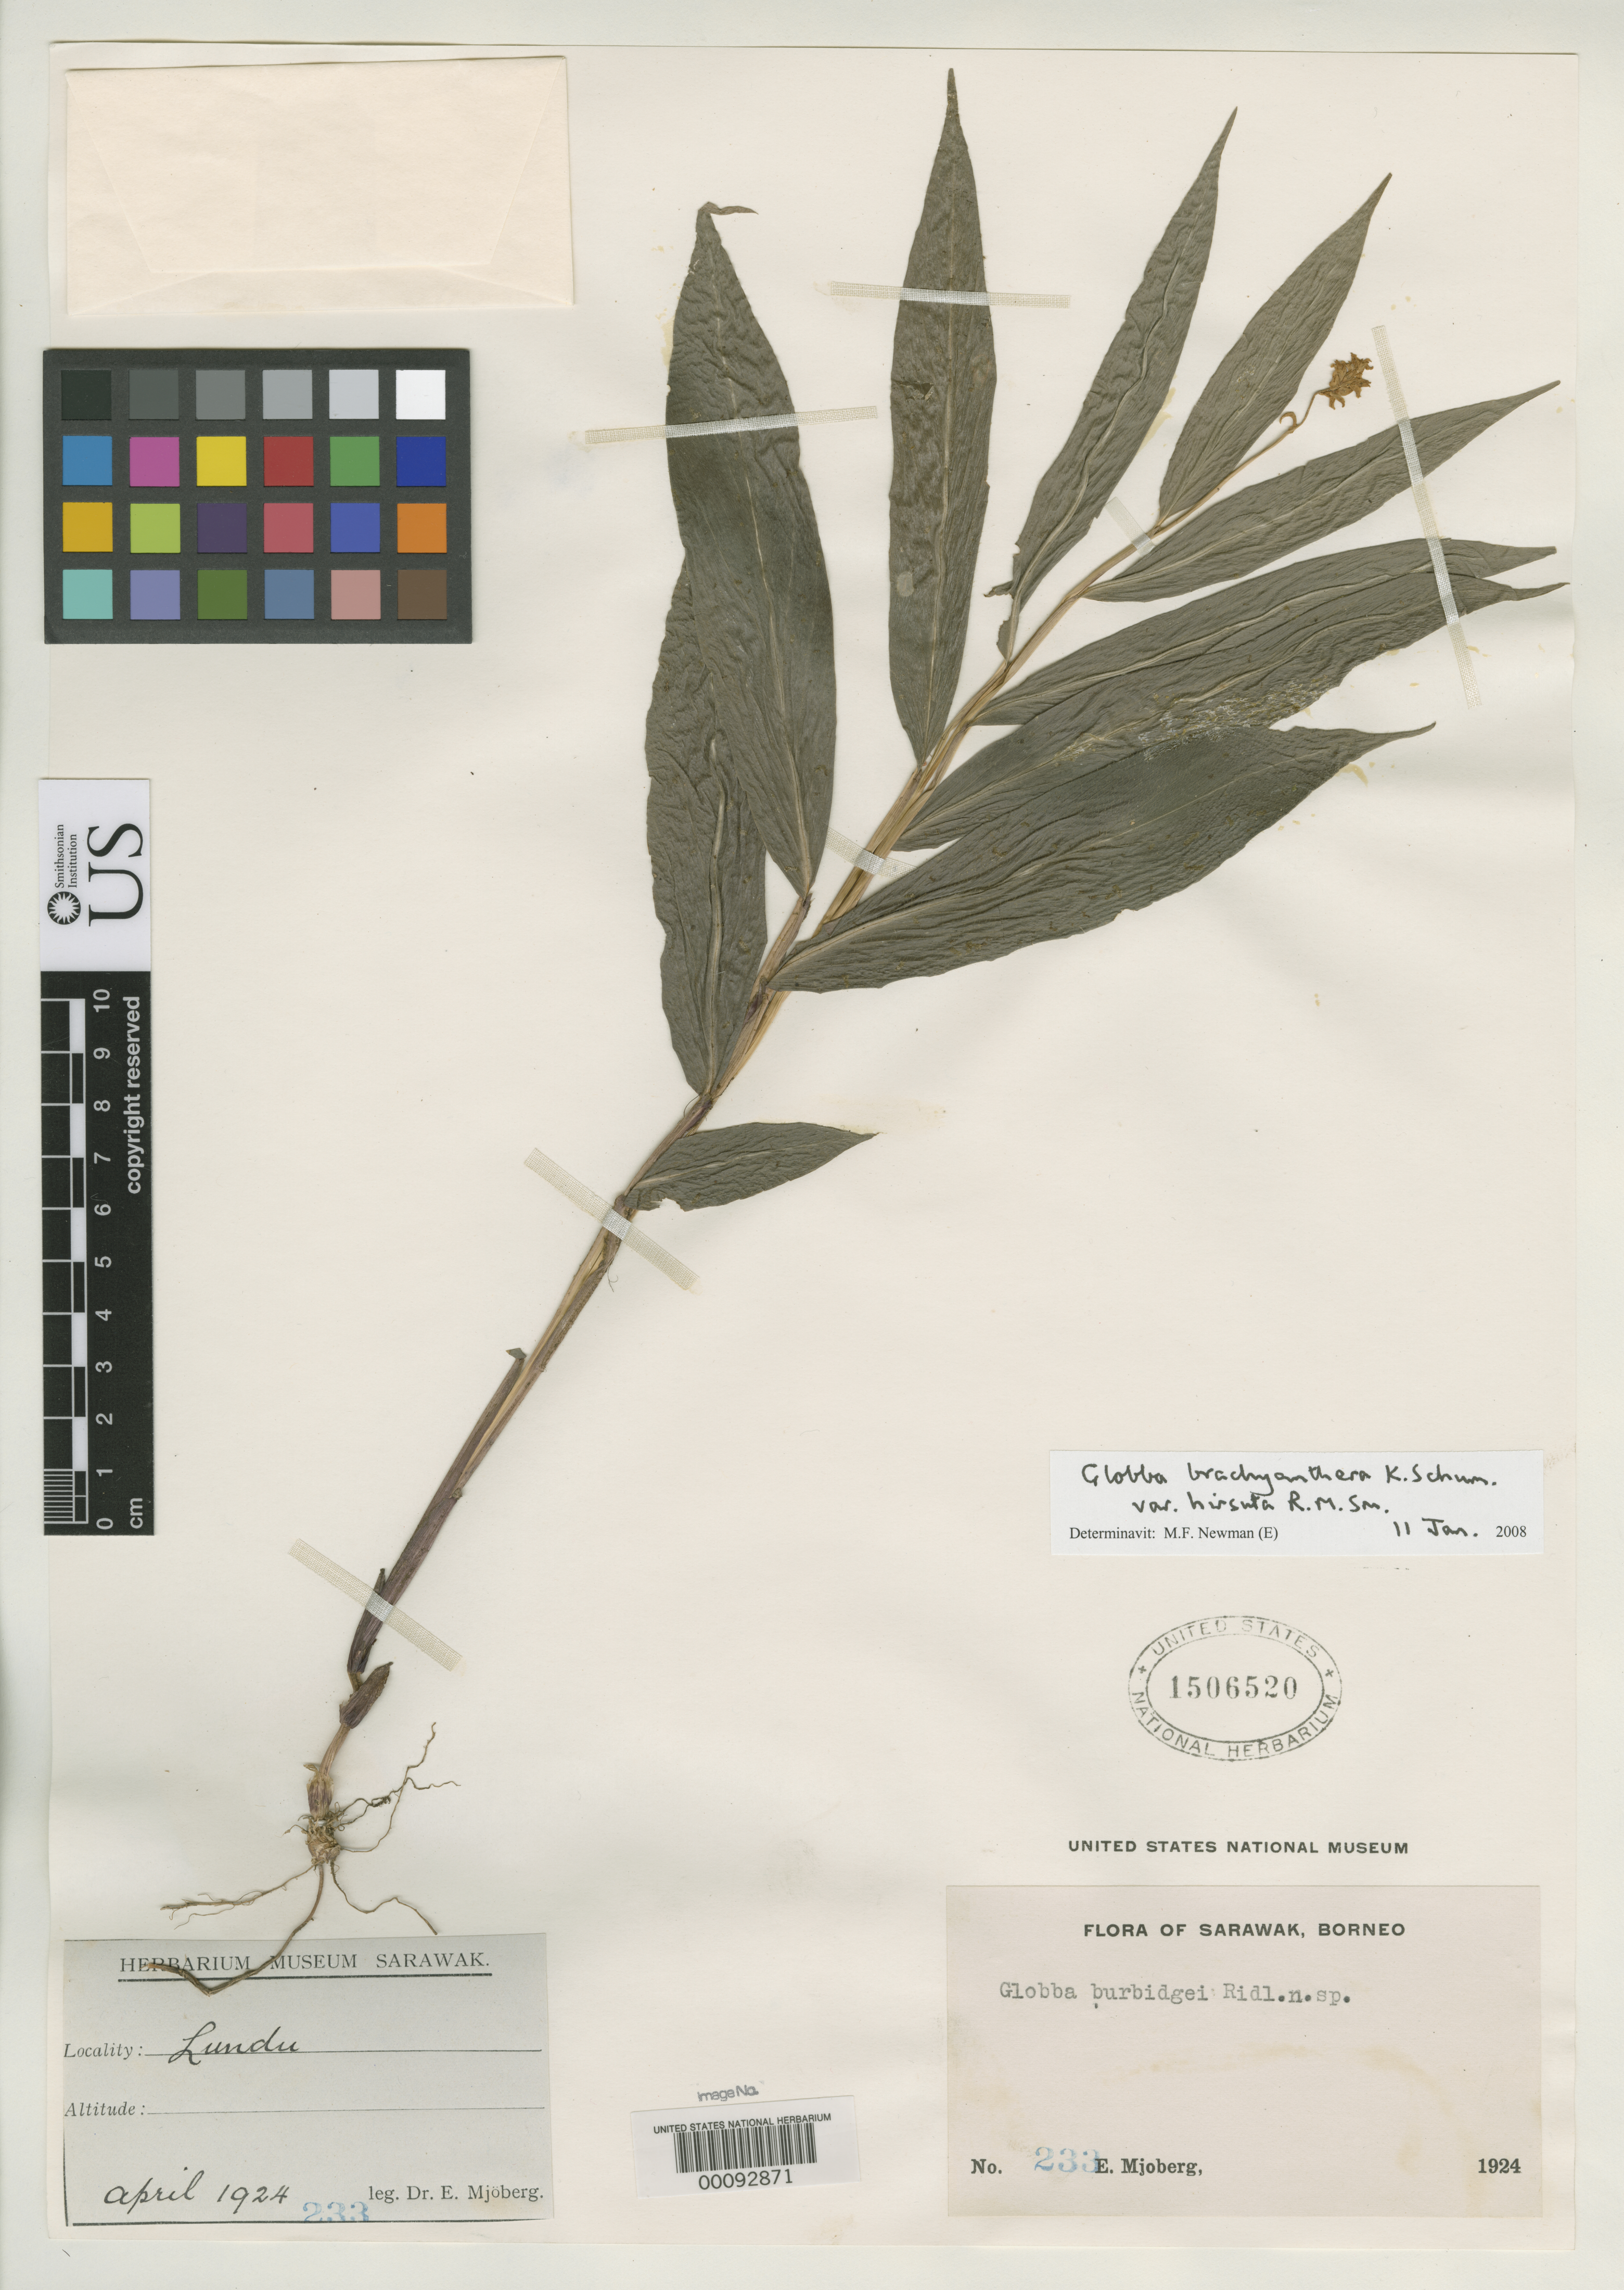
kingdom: Plantae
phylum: Tracheophyta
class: Liliopsida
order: Zingiberales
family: Zingiberaceae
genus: Globba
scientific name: Globba burbidgei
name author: Ridl.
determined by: Newman, M. F.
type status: Isolectotype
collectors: E. Mjoberg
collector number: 233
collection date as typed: Apr 1924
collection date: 1924-04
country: Malaysia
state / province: Sarawak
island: Borneo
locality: Lundu.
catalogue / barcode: US 1506520